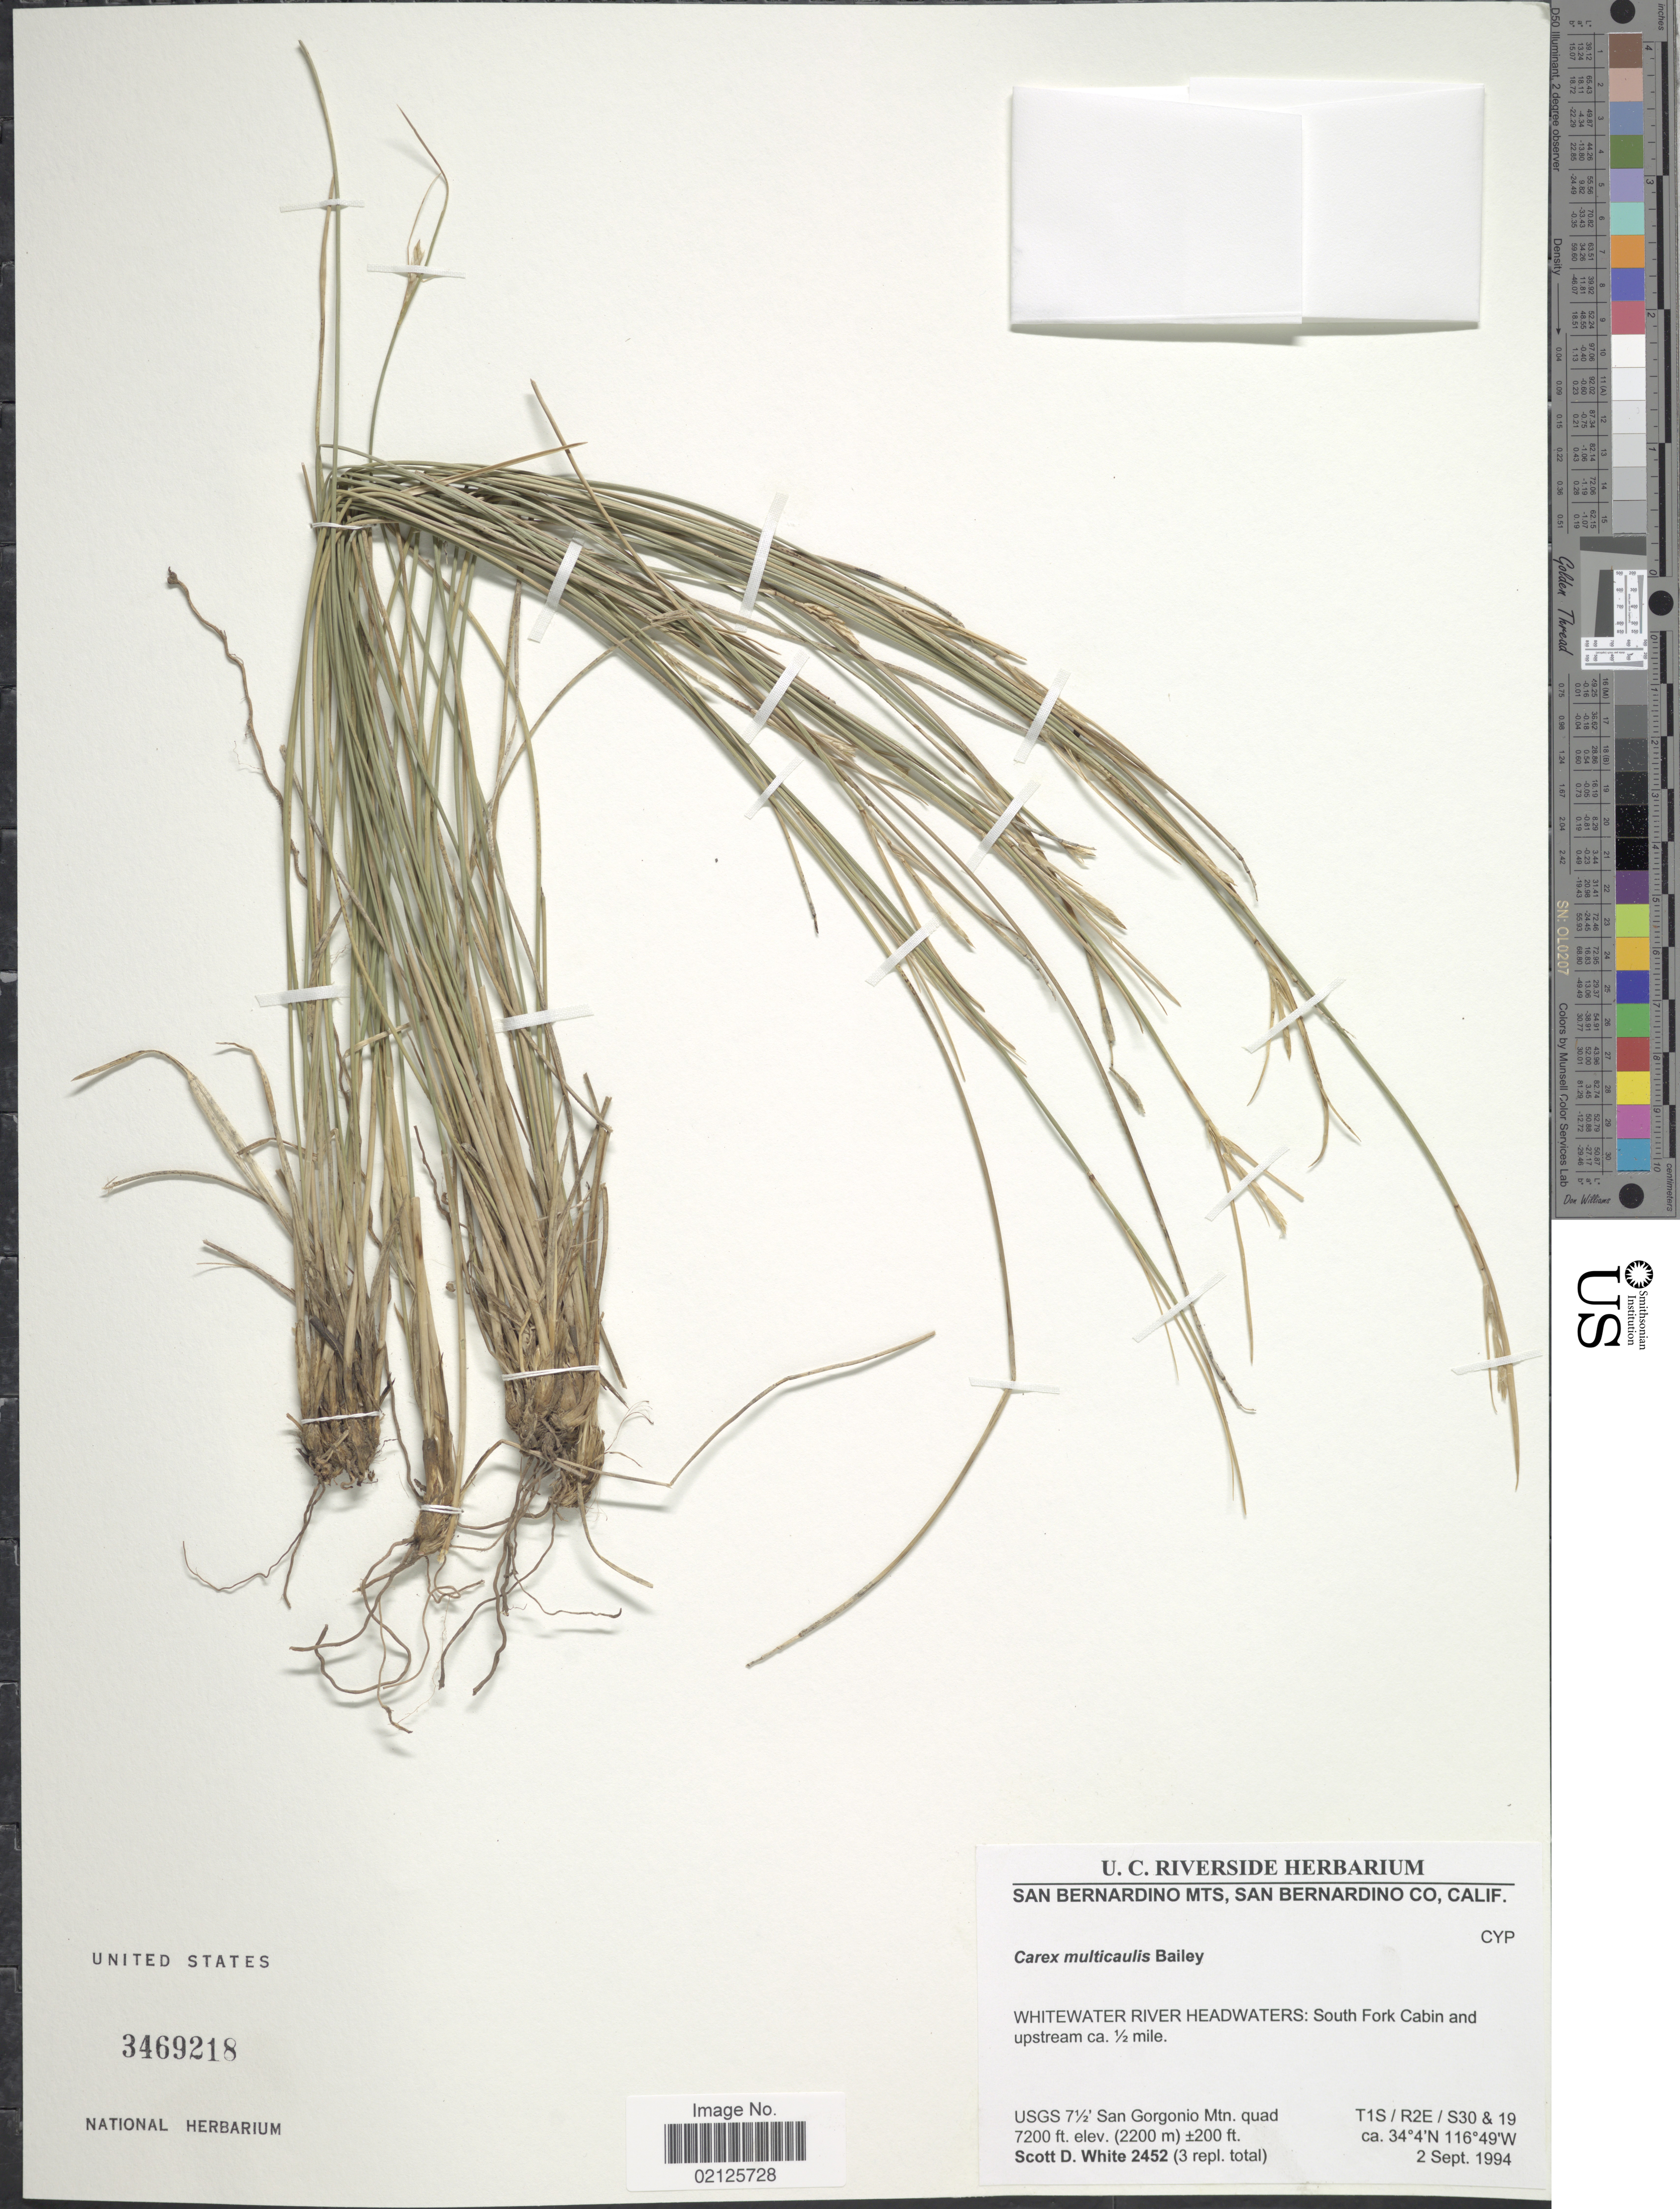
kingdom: Plantae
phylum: Tracheophyta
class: Liliopsida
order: Poales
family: Cyperaceae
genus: Carex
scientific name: Carex multicaulis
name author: L.H. Bailey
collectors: S. White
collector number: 2452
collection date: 1994-09-02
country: United States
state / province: California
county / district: San Bernardino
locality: San Bernardino Mts., San Bernardino Co., Whitewater River Headwaters: South Fork Cabin and upstream ca. ½ mile, USGS 7½ San Gorgonio Mtn. quad, T1S/R2E/S30 & 19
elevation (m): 61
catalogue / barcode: US 3469218